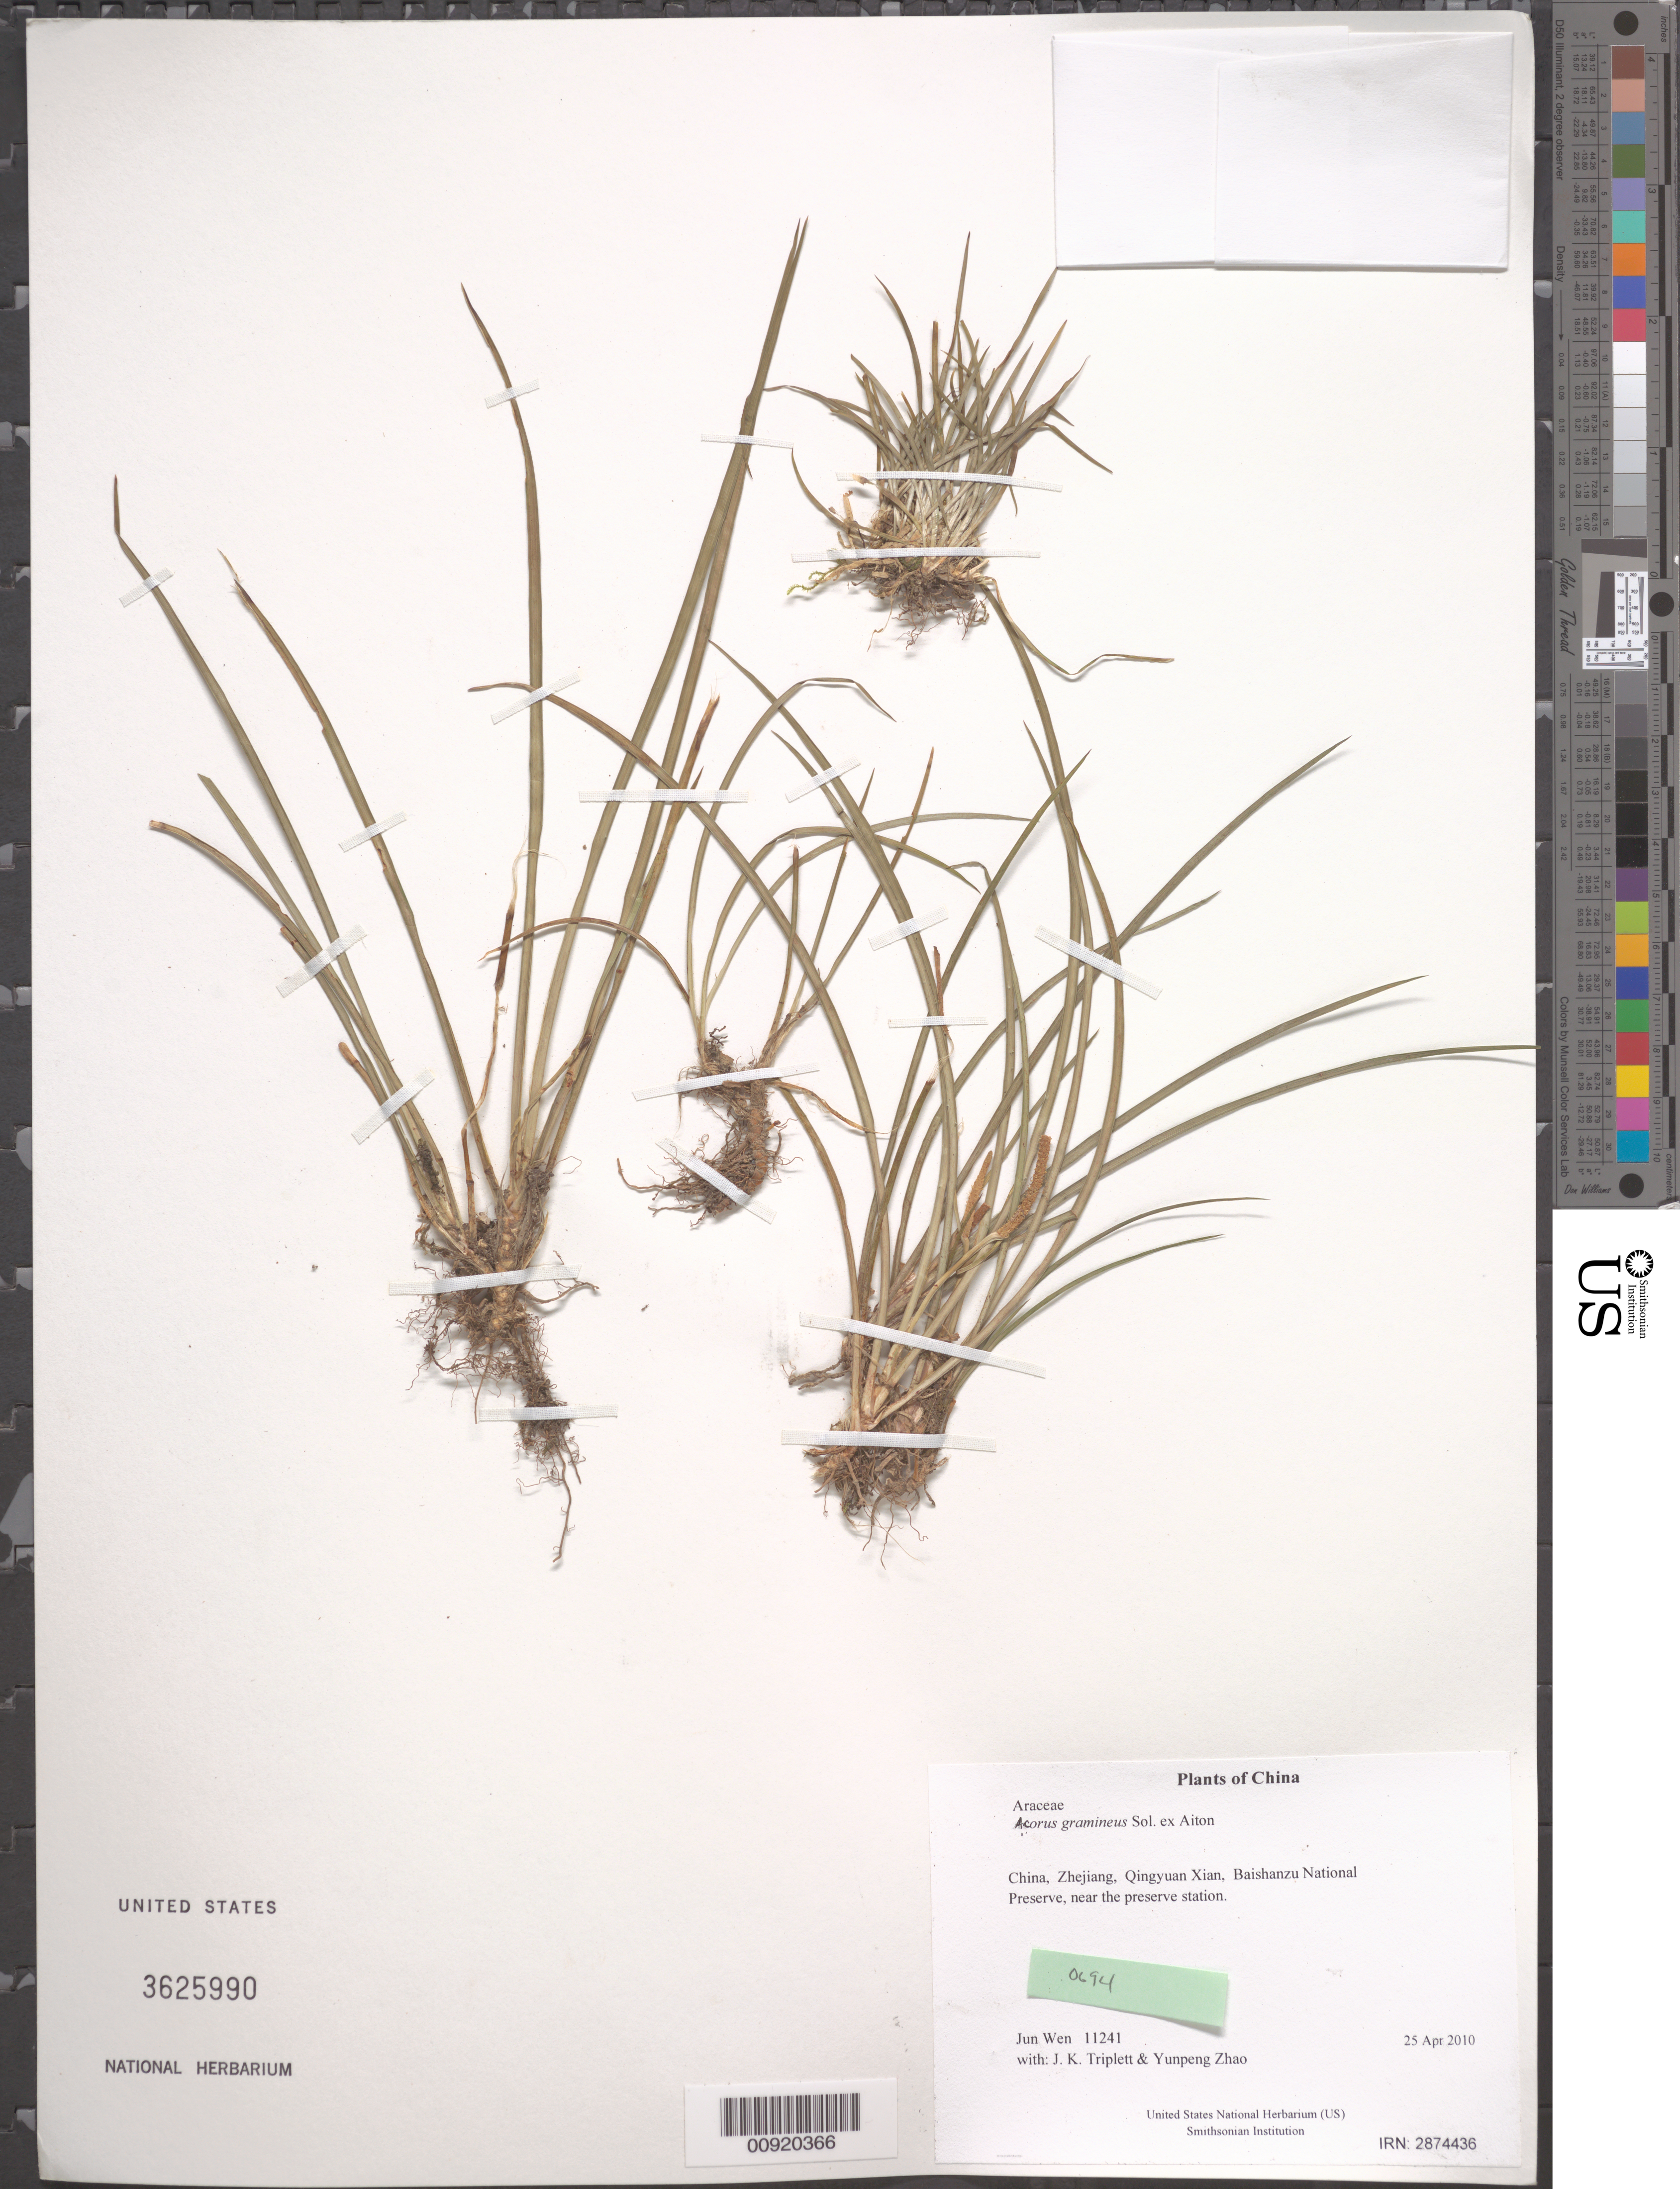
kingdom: Plantae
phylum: Tracheophyta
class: Liliopsida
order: Acorales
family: Acoraceae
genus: Acorus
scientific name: Acorus gramineus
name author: Sol. ex Aiton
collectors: J. Wen, J. K. Triplett & Yunpeng Zhao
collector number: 11241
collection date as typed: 25 Apr 2010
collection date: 2010-04-25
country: China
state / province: Zhejiang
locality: Qingyuan Xian, Baishanzu National Preserve, near the preserve station.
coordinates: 27 45.309 N, 119 11.667 E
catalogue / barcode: US 3625990